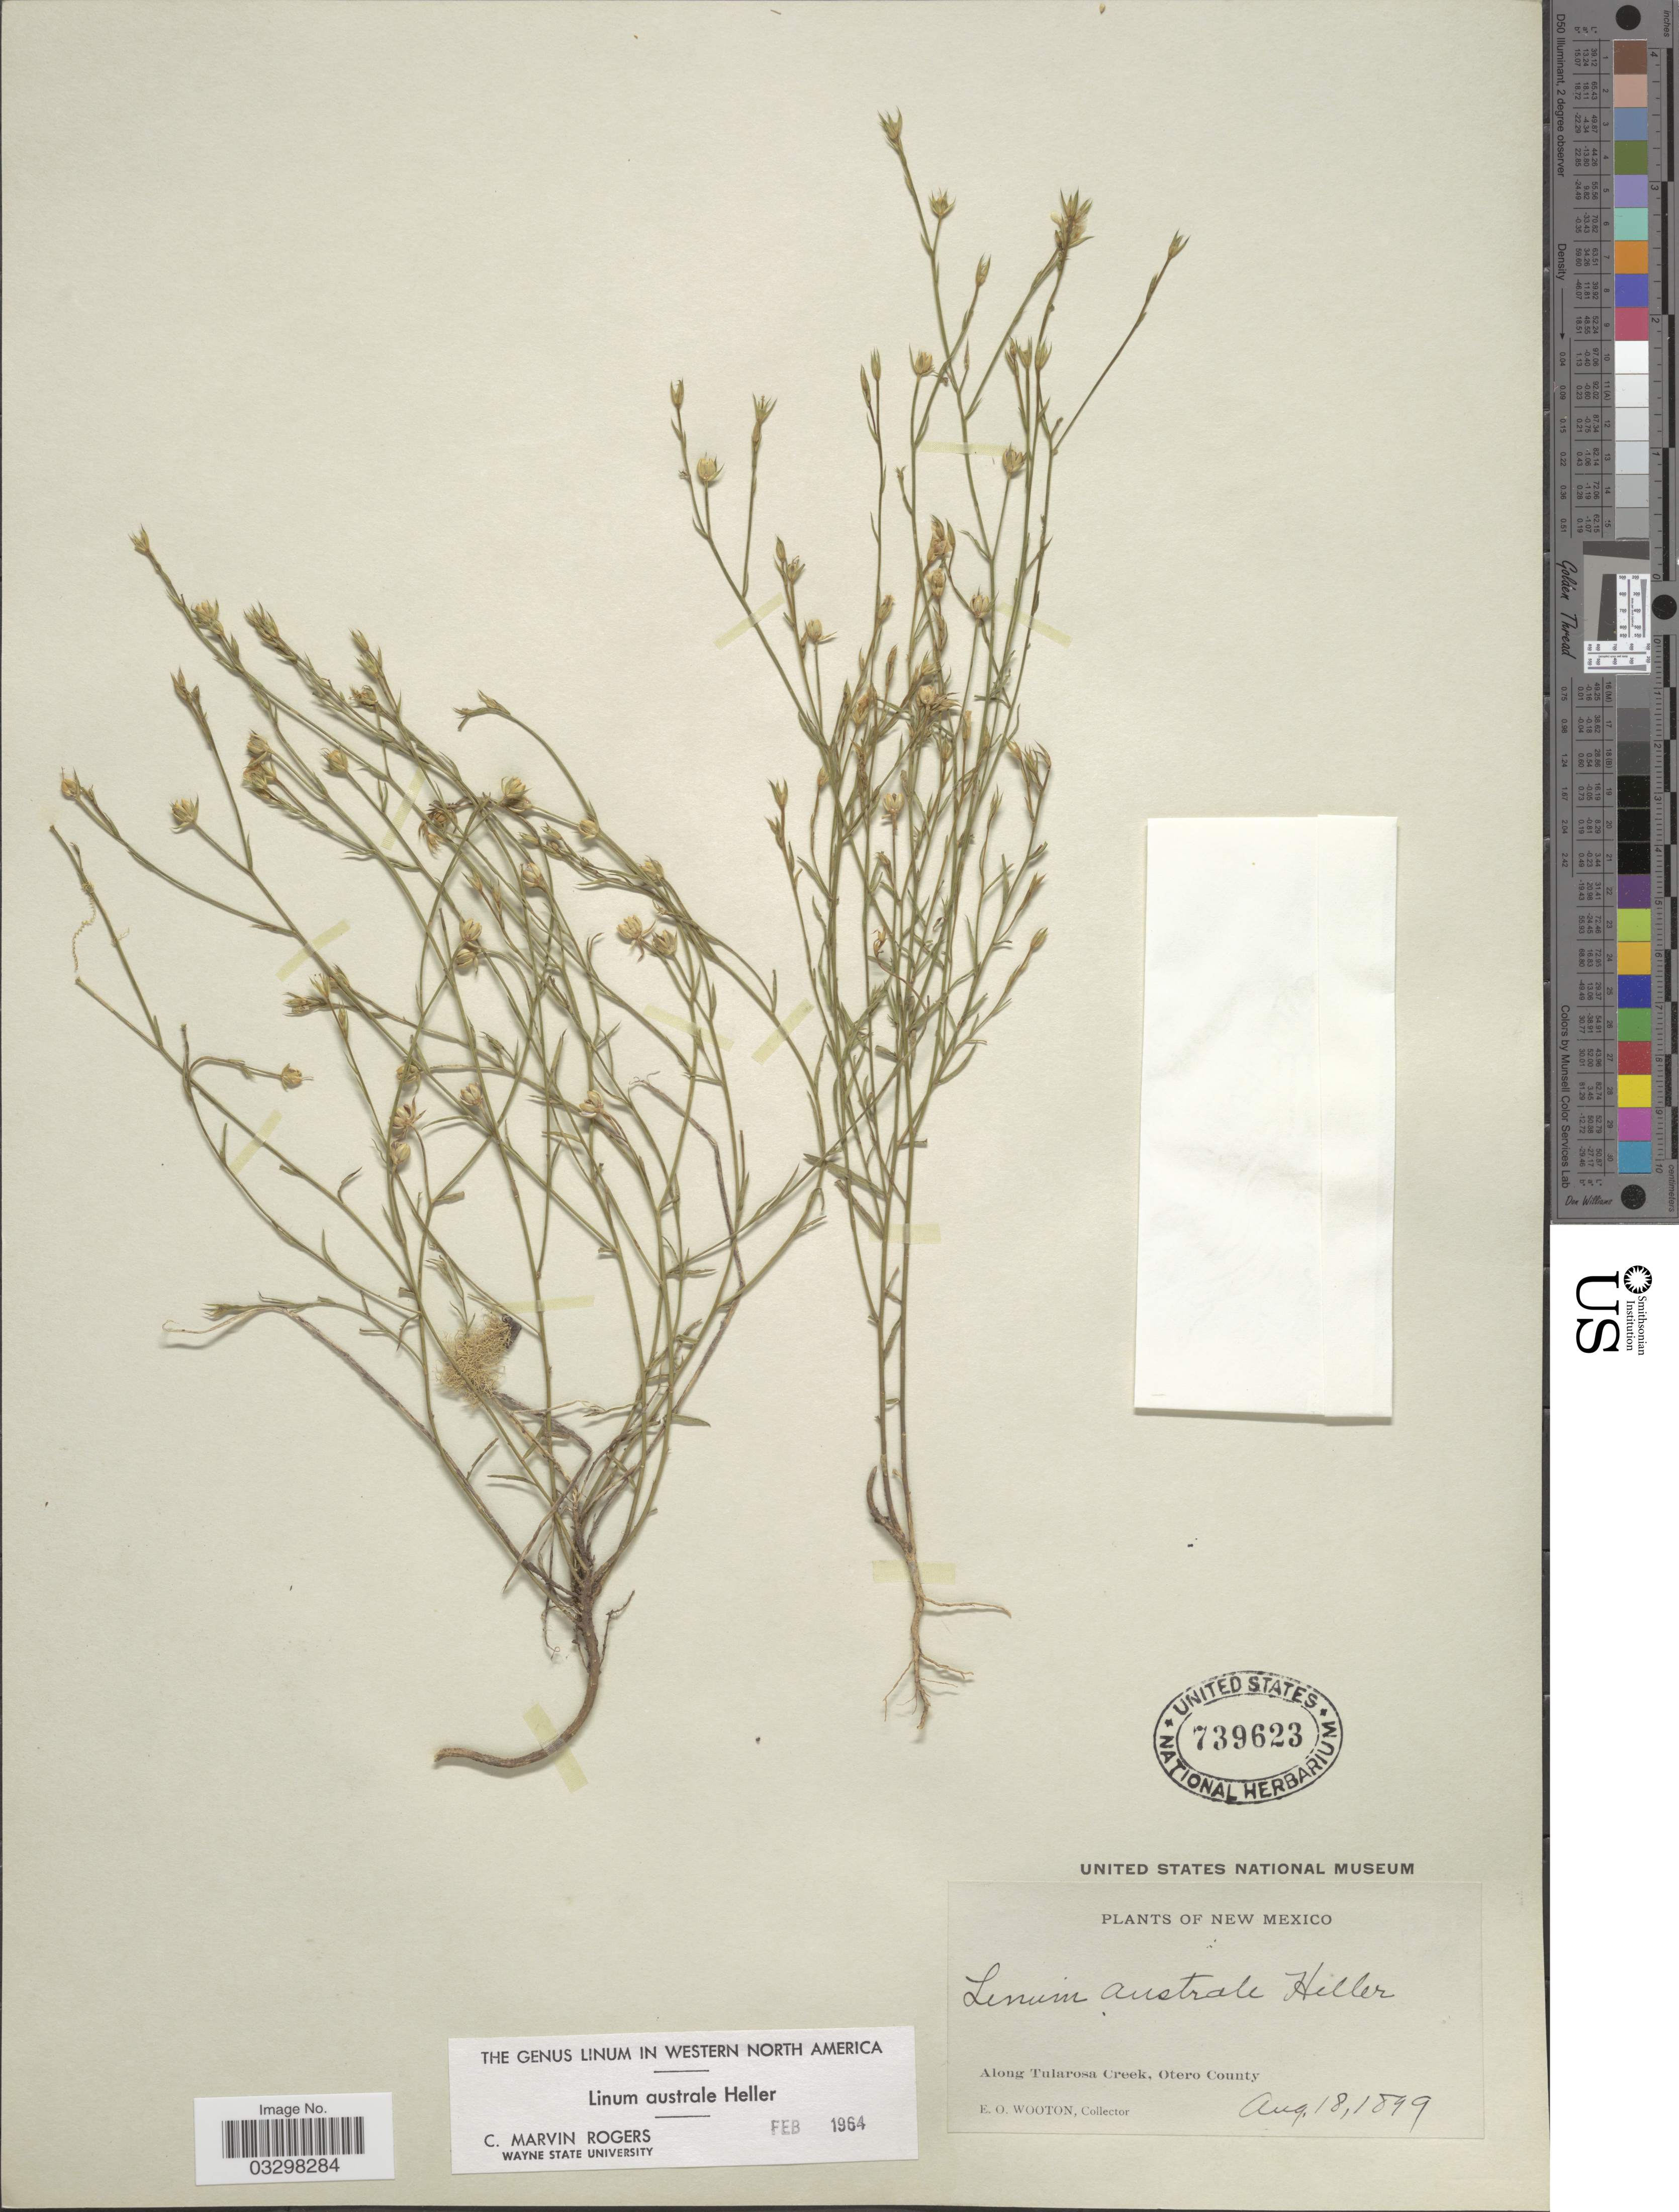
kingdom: Plantae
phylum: Tracheophyta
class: Magnoliopsida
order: Malpighiales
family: Linaceae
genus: Linum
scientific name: Linum australe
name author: A. Heller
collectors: E. O. Wooton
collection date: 1899-08-18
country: United States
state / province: New Mexico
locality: Along tularosa Creek, Otero County.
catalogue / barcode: US 739623